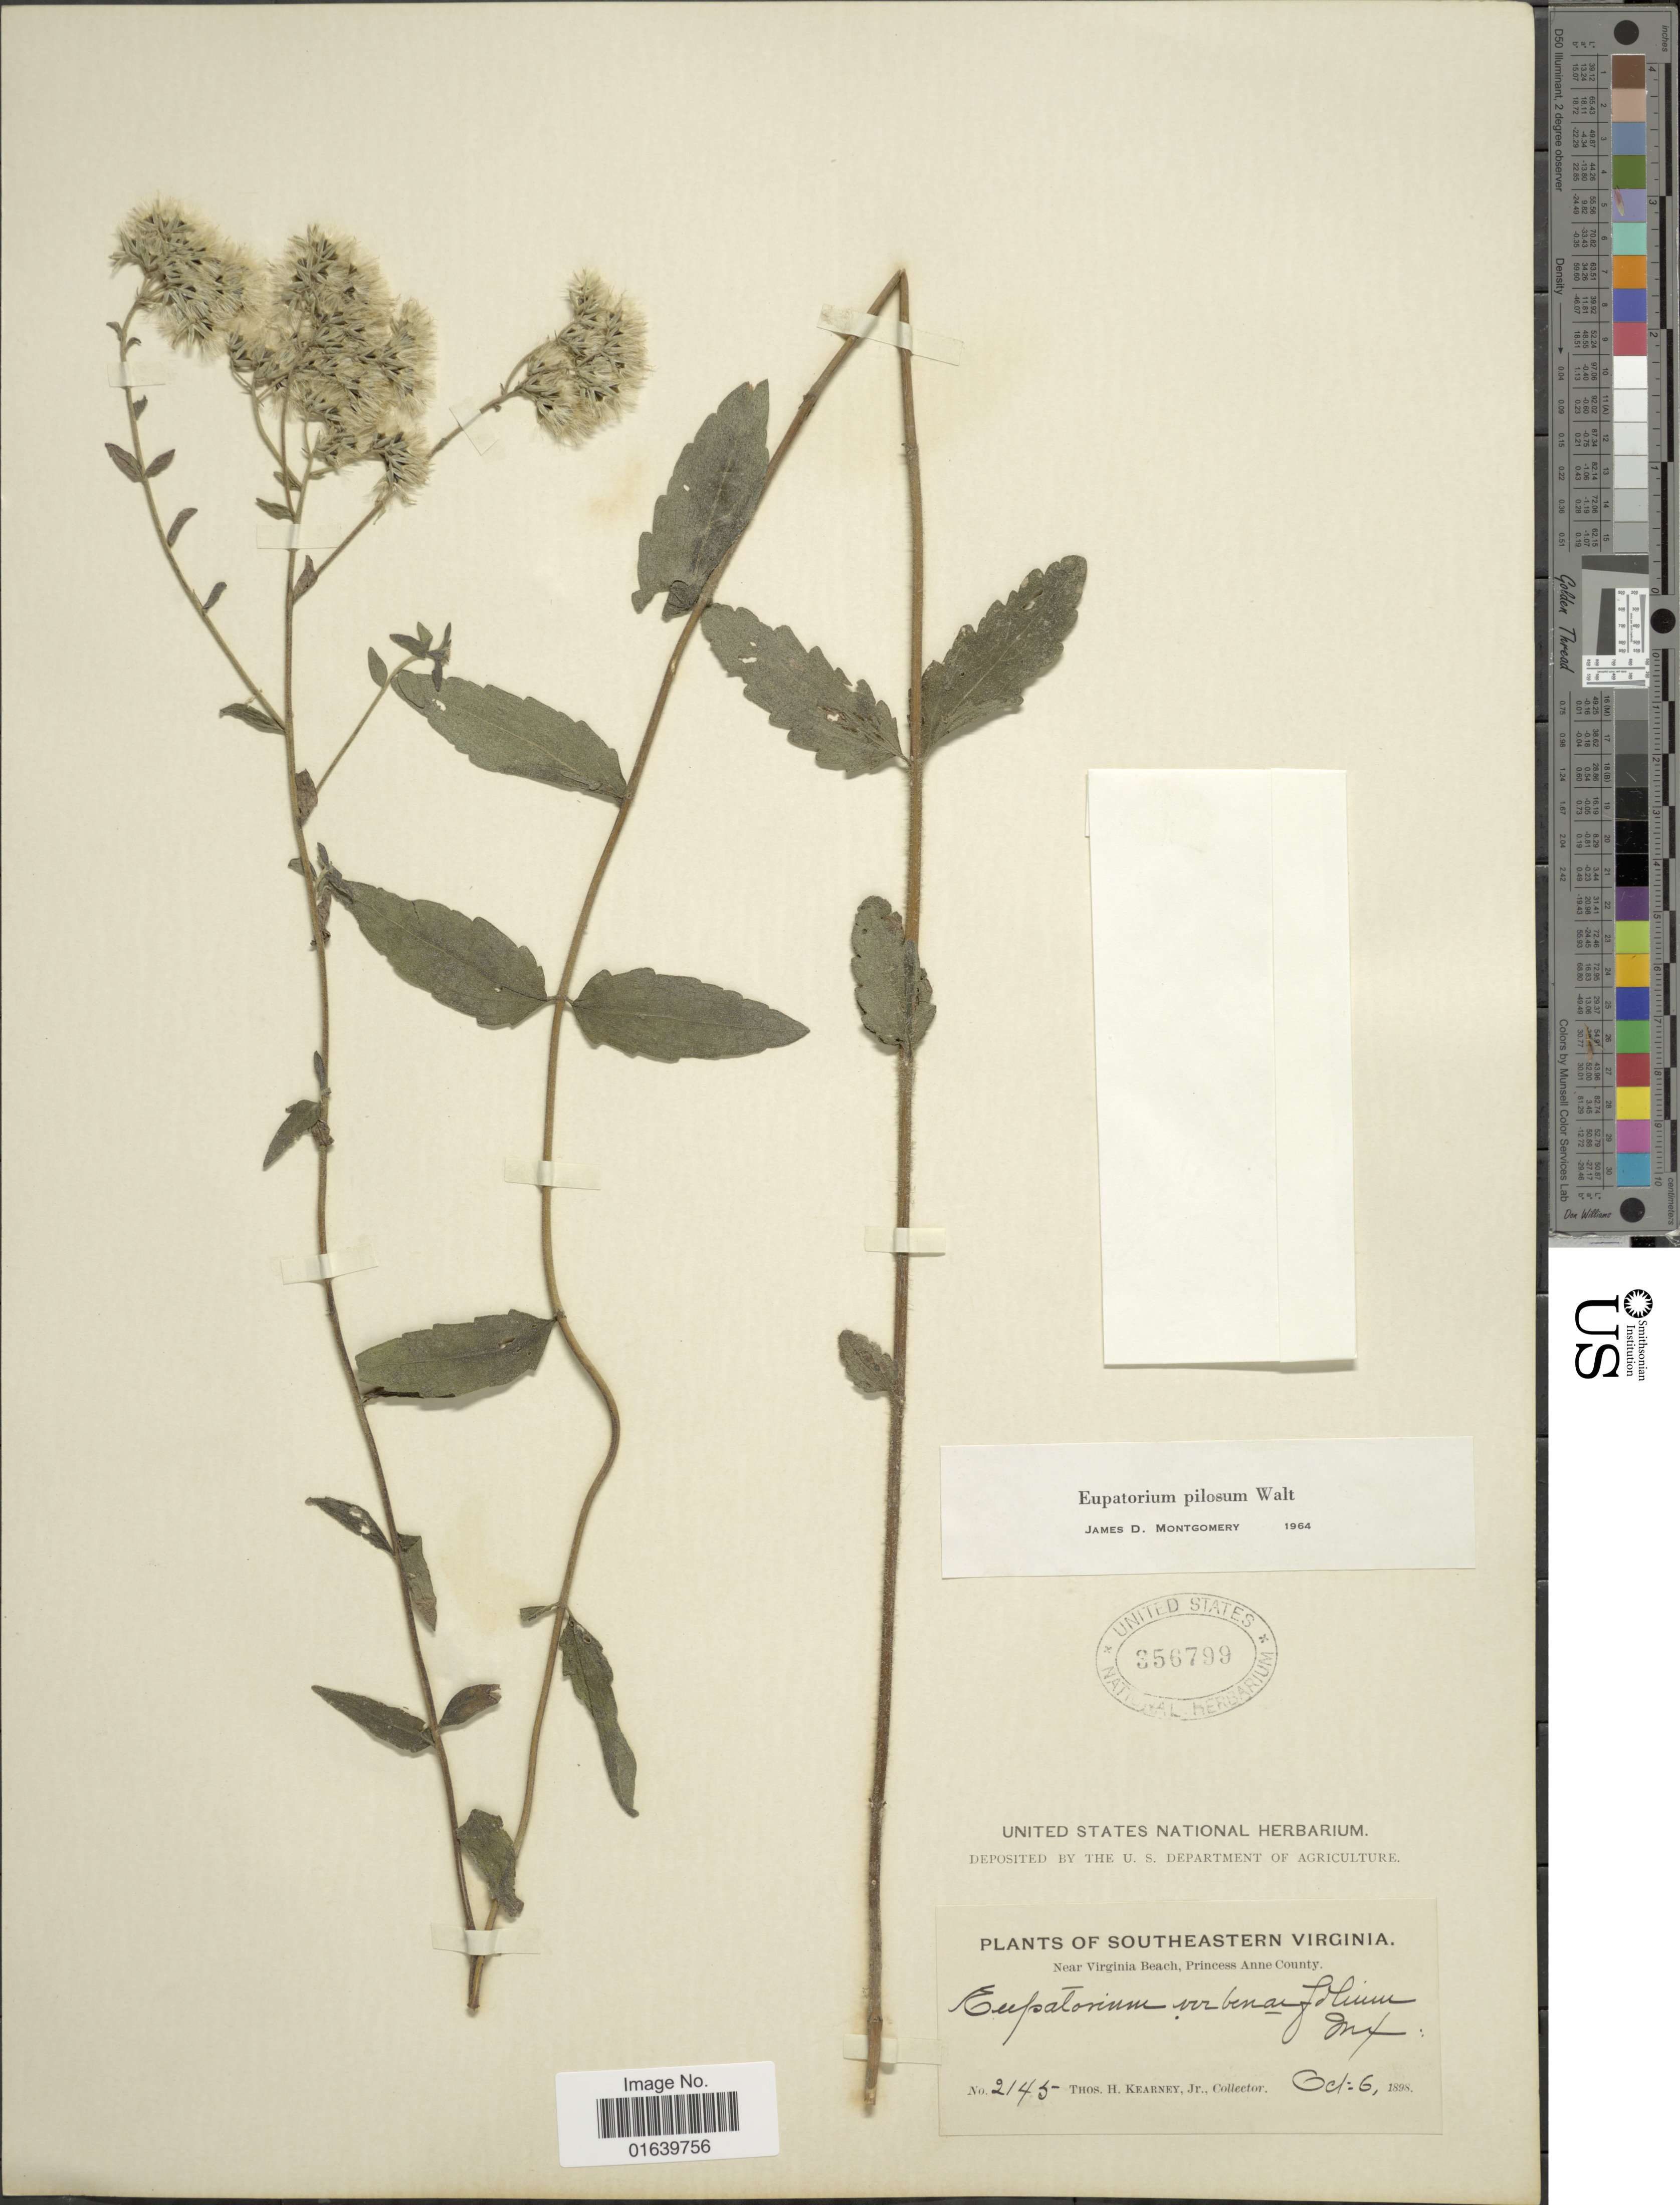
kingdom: Plantae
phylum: Tracheophyta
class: Magnoliopsida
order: Asterales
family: Asteraceae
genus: Eupatorium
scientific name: Eupatorium pilosum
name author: Walter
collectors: T. H. Kearney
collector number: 2145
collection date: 1898-10-06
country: United States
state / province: Virginia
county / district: City of Virginia Beach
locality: Southeastern Virginia, near Virginia Beach, Princess Anne (=historic county name) County.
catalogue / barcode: US 356799